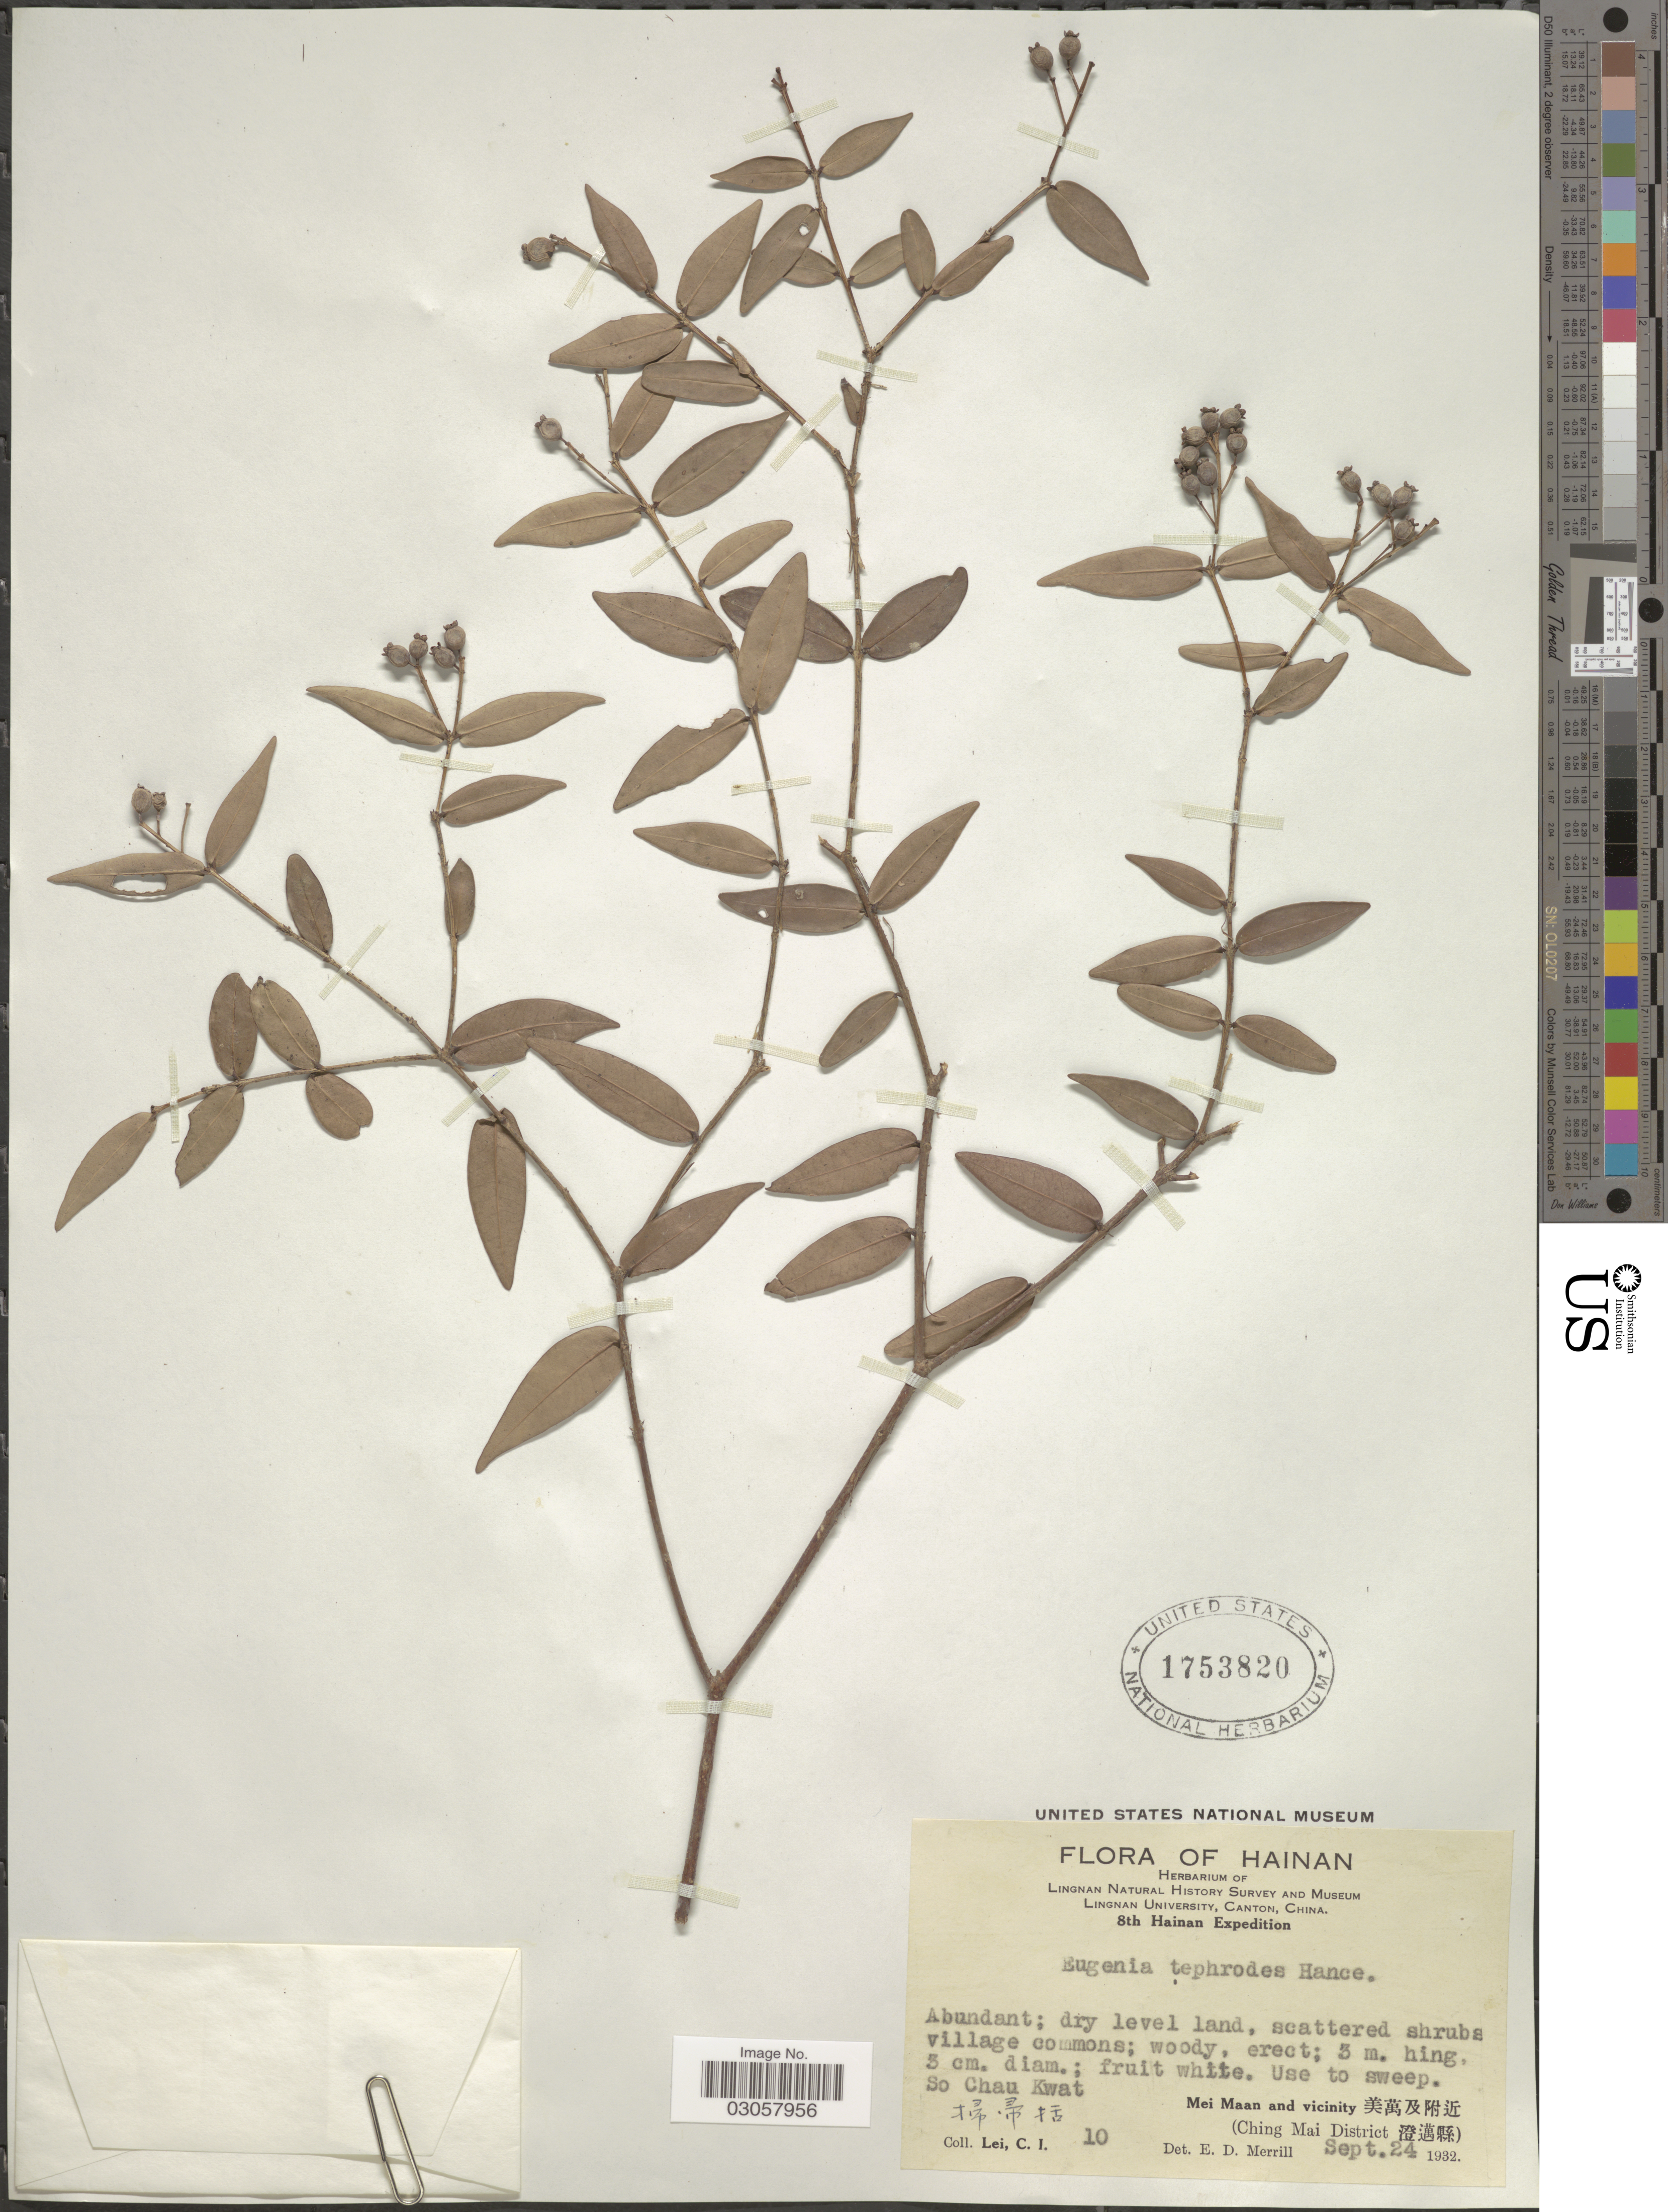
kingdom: Plantae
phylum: Tracheophyta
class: Magnoliopsida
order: Myrtales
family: Myrtaceae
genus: Syzygium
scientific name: Syzygium tephrodes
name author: (Hance) Merr. & L.M. Perry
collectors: C. I. Lei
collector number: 10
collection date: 1932-09-24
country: China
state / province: Hainan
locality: So Chau Kwat [unsure placement], Mei Maan and vicinity (Ching Mai District)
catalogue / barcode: US 1753820